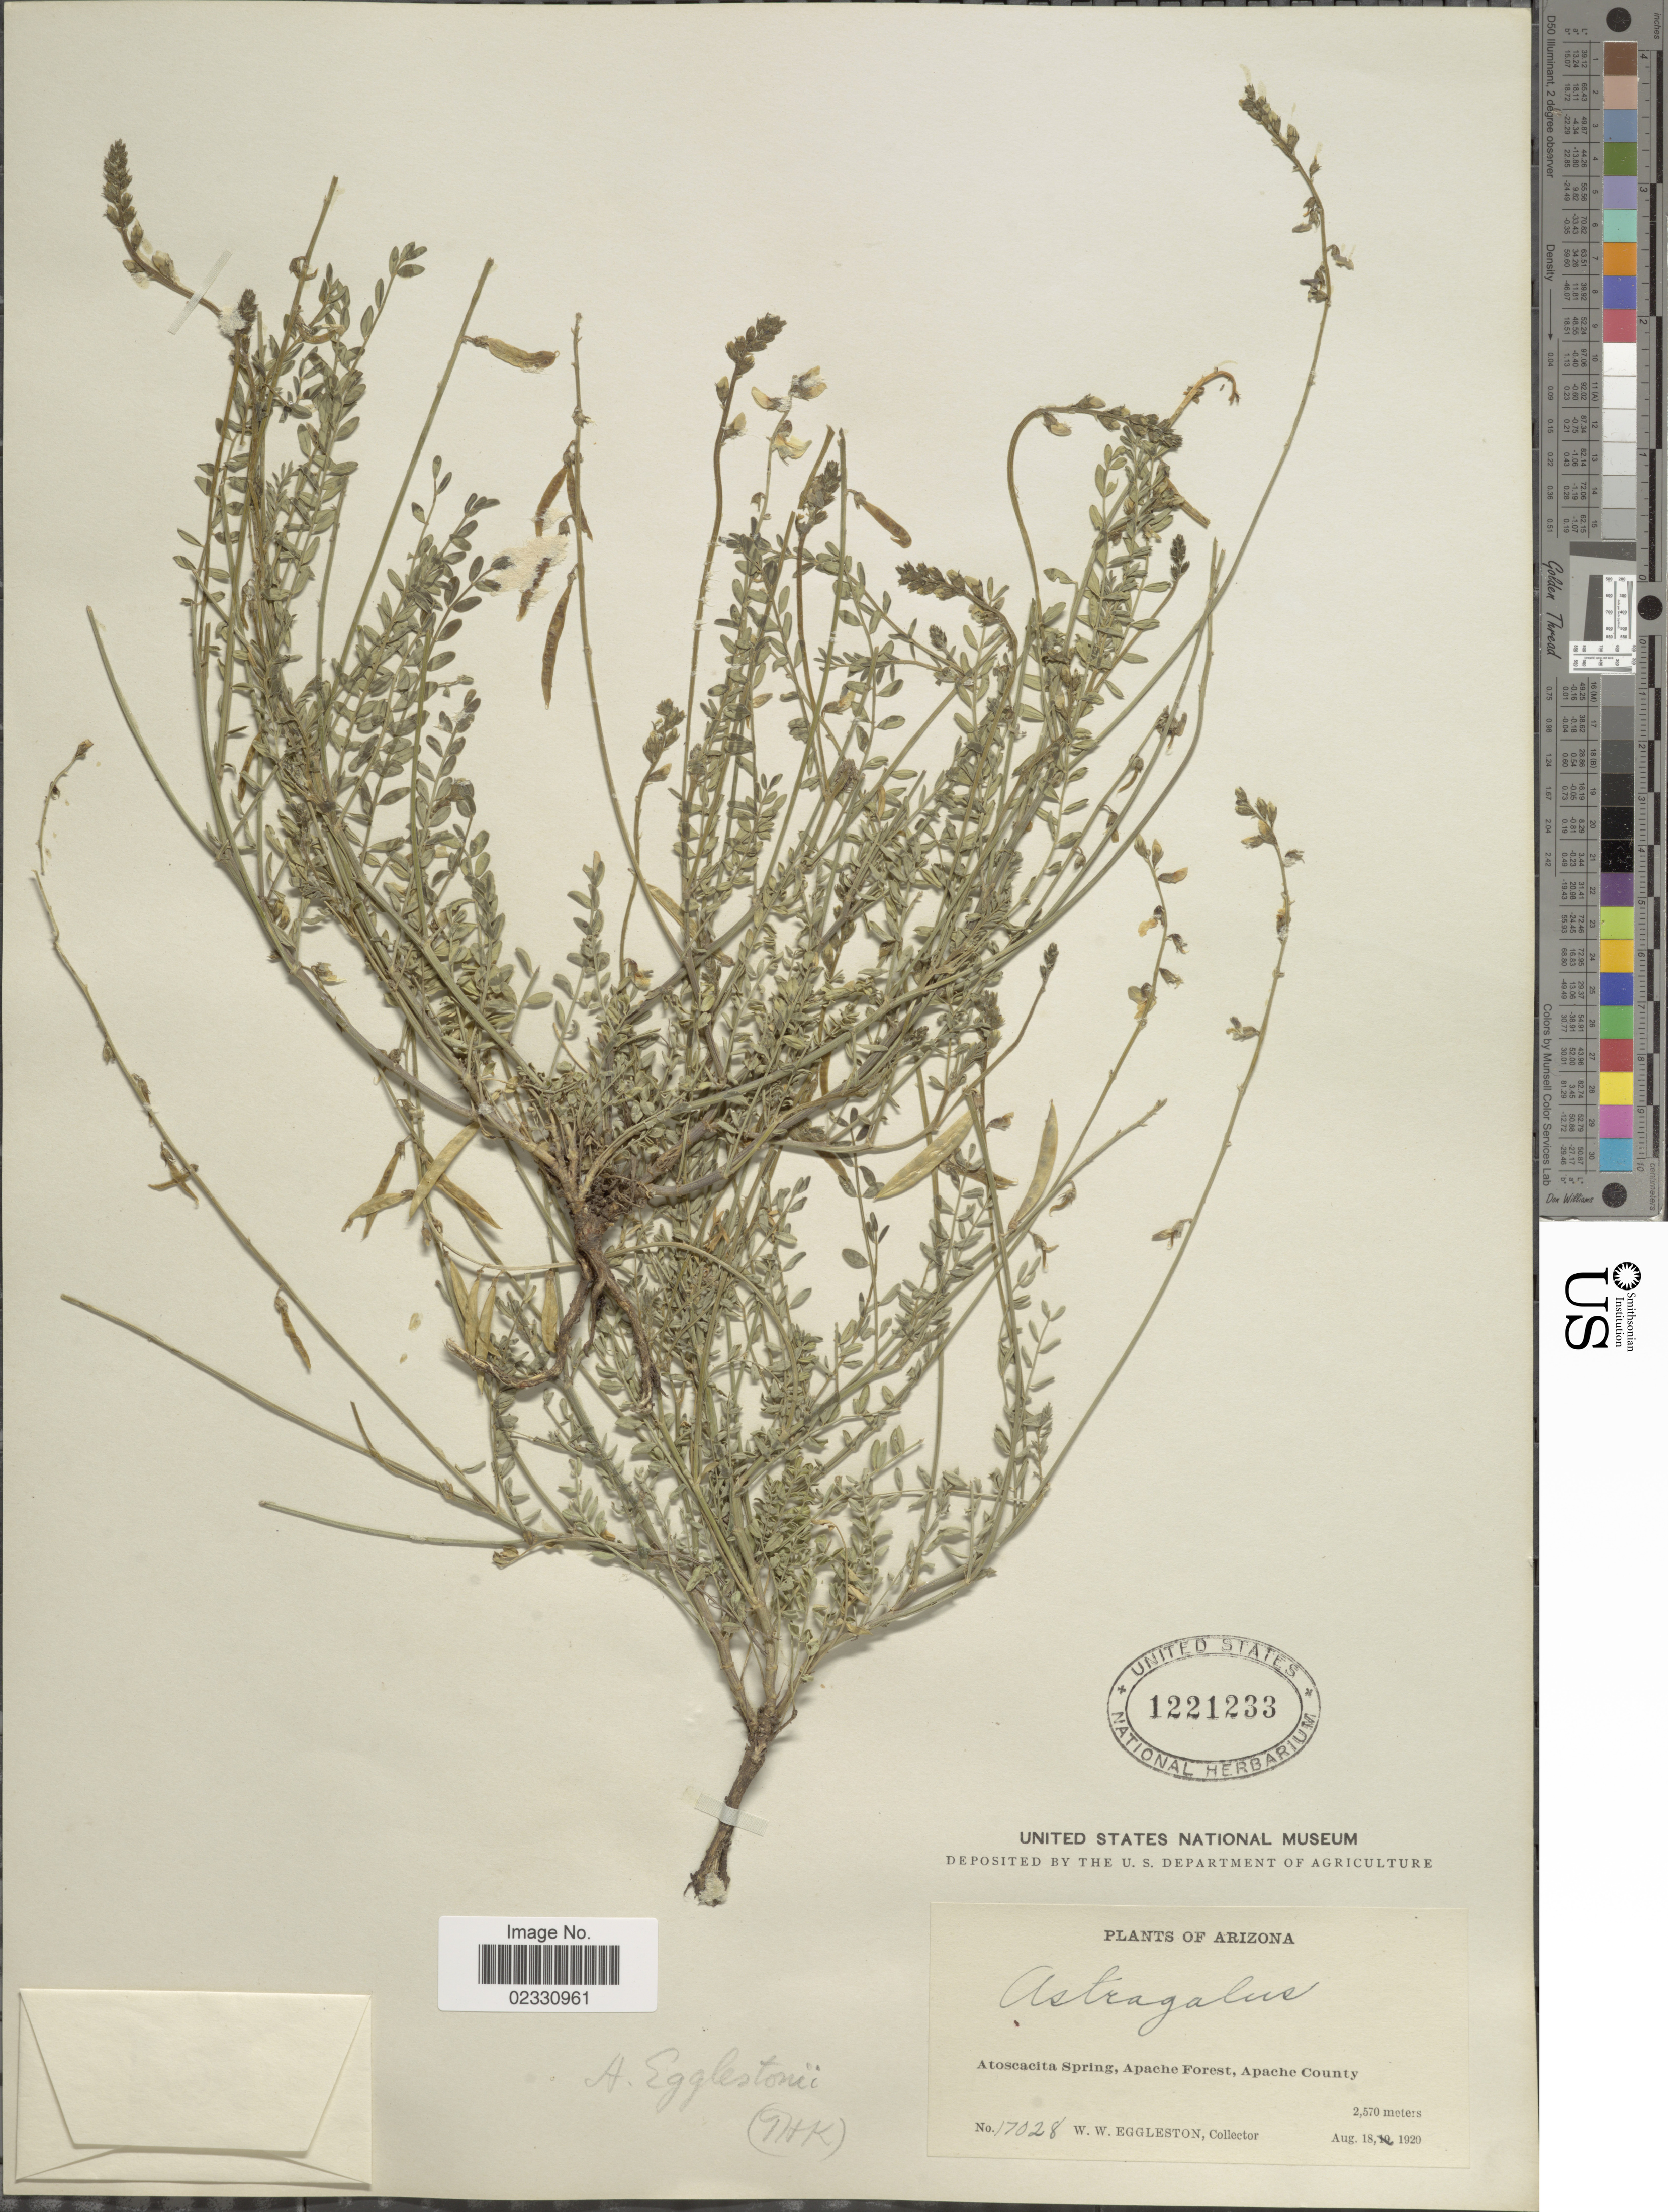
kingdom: Plantae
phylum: Tracheophyta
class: Magnoliopsida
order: Fabales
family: Fabaceae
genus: Astragalus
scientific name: Astragalus egglestonii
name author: (Rydb.) Kearney & Peebles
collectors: W. W. Eggleston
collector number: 17028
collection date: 1920-08-18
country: United States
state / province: Arizona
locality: Atoscacita Spring, Apache Forest, Apache County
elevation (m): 2570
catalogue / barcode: US 1221233